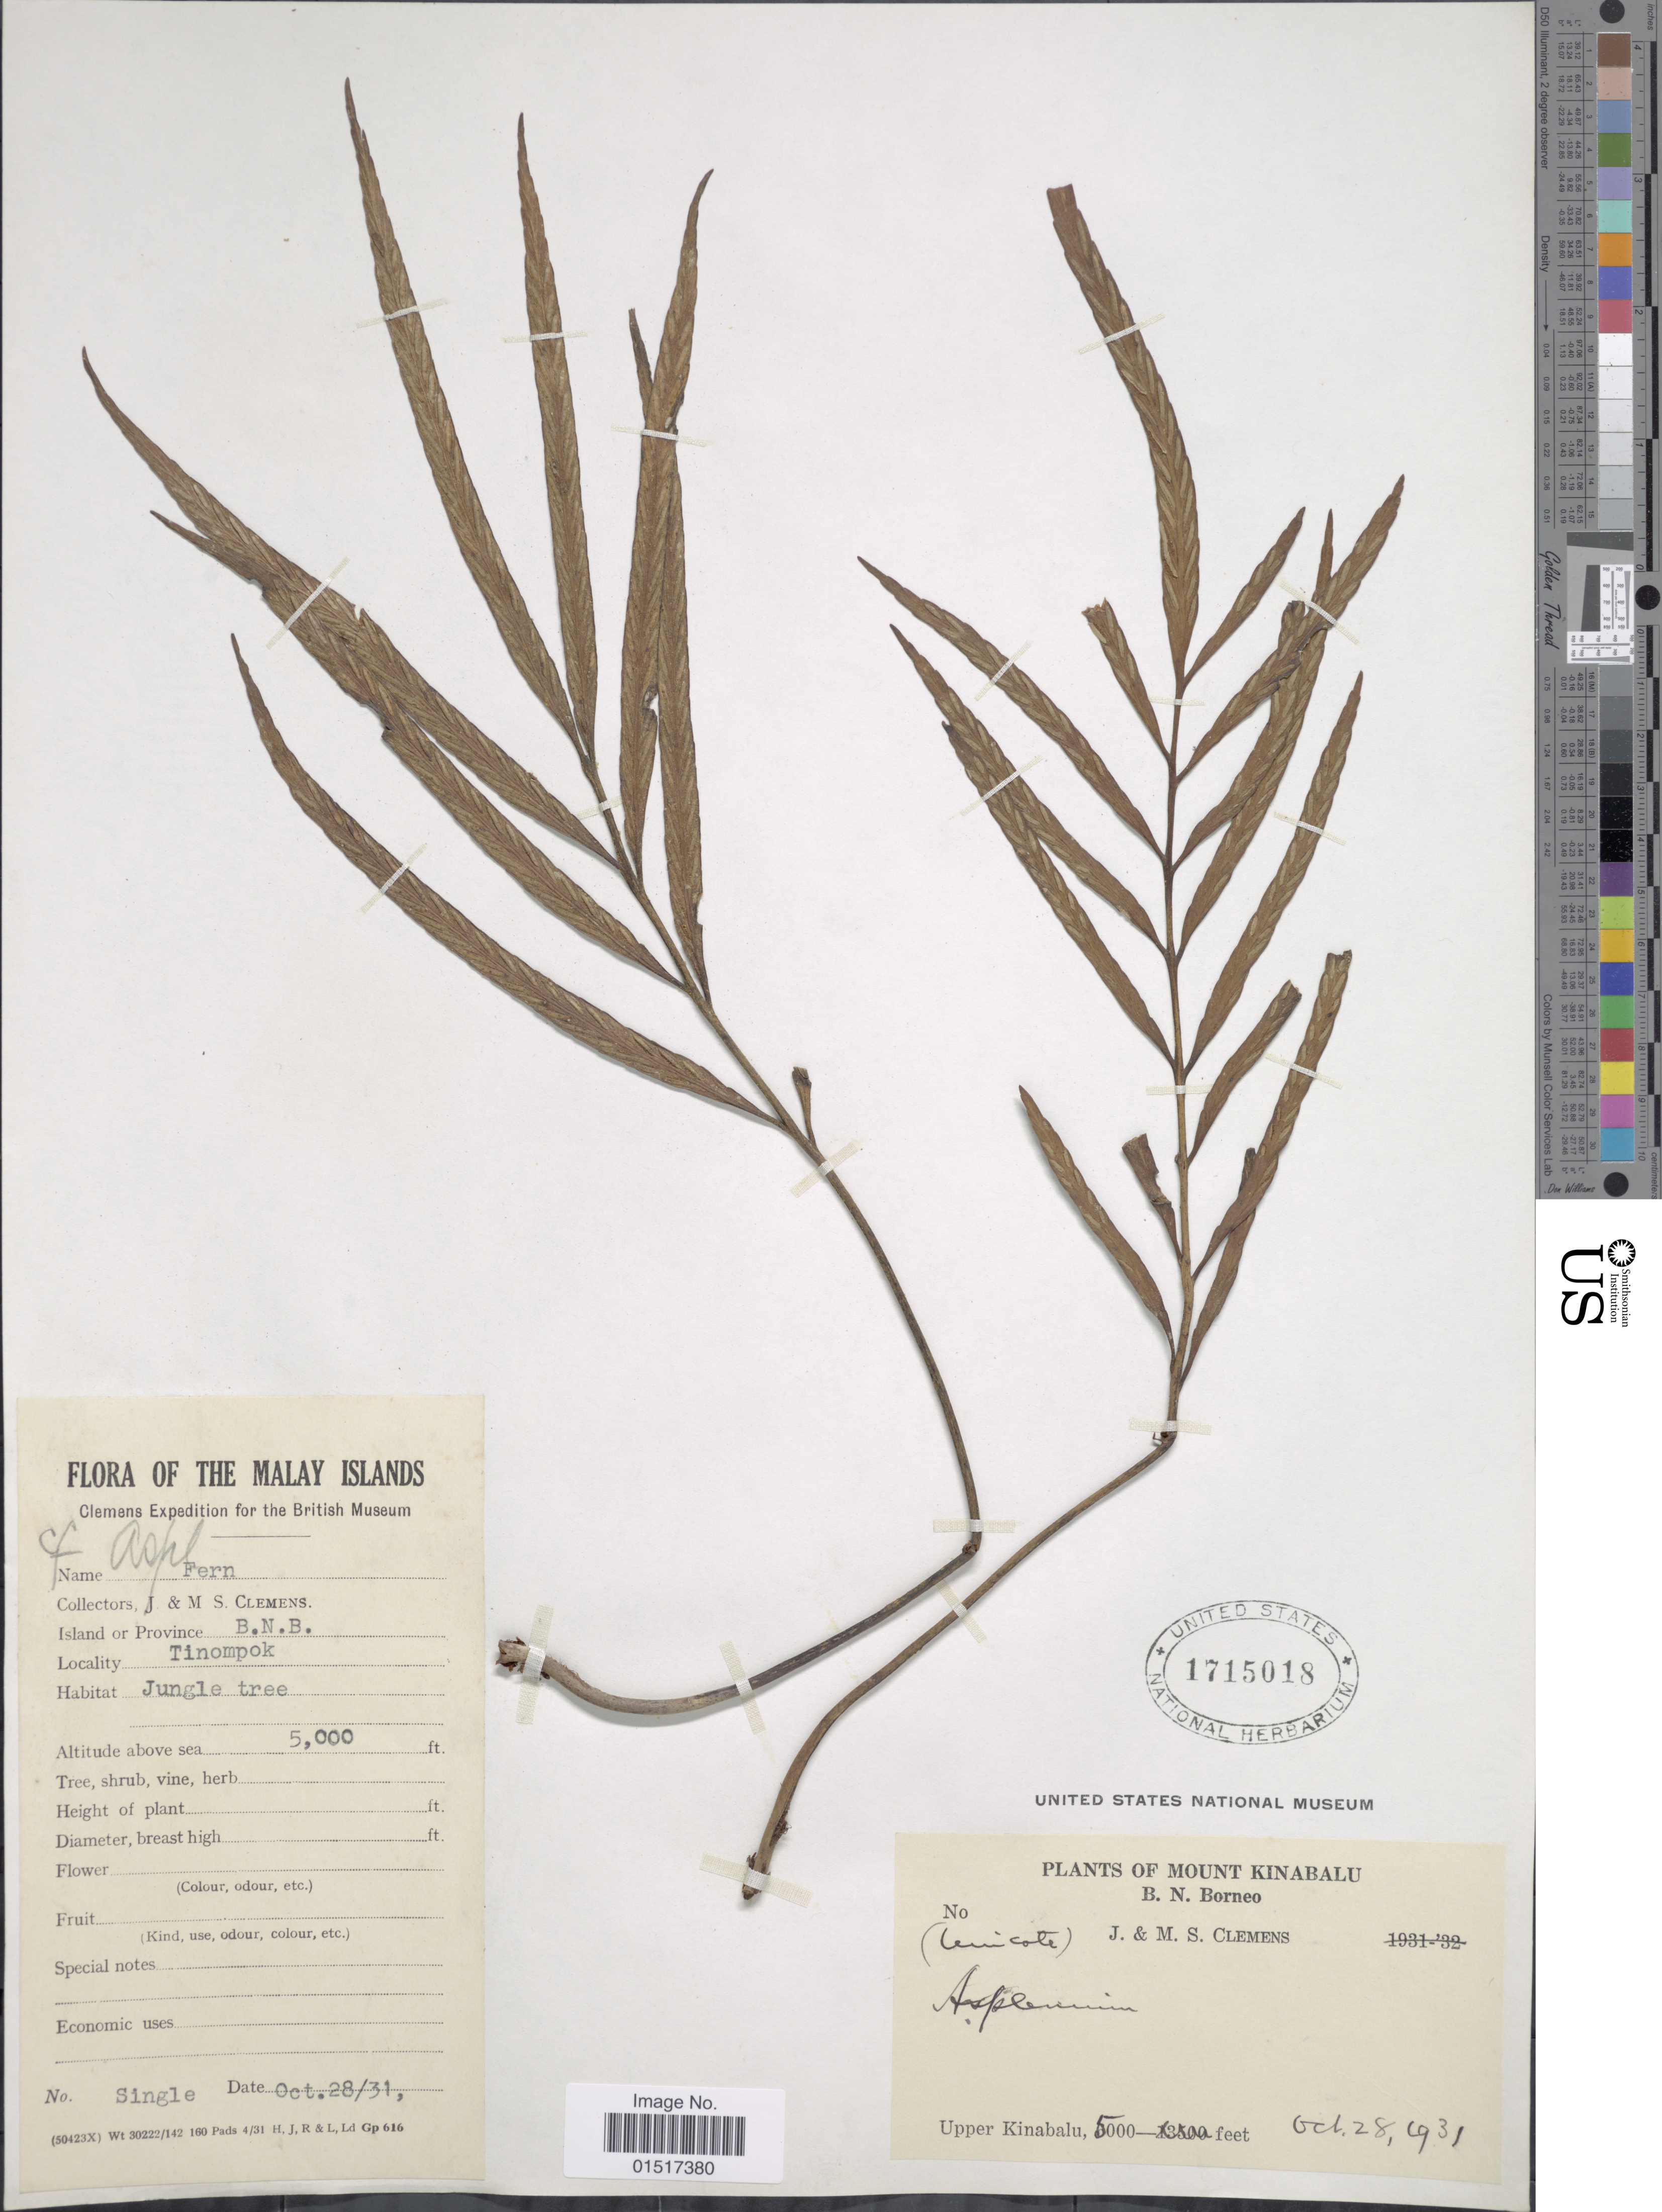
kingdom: Plantae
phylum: Tracheophyta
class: Polypodiopsida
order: Polypodiales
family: Aspleniaceae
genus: Asplenium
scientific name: Asplenium sp.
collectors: J. Clemens & M. S. Clemens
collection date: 1931-10-28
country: Malaysia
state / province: Sabah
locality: Malay Islands. Tinompok. Mount Kinabalu. B. N. Borneo. Upper Kinabalu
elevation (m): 1524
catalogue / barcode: US 1715018